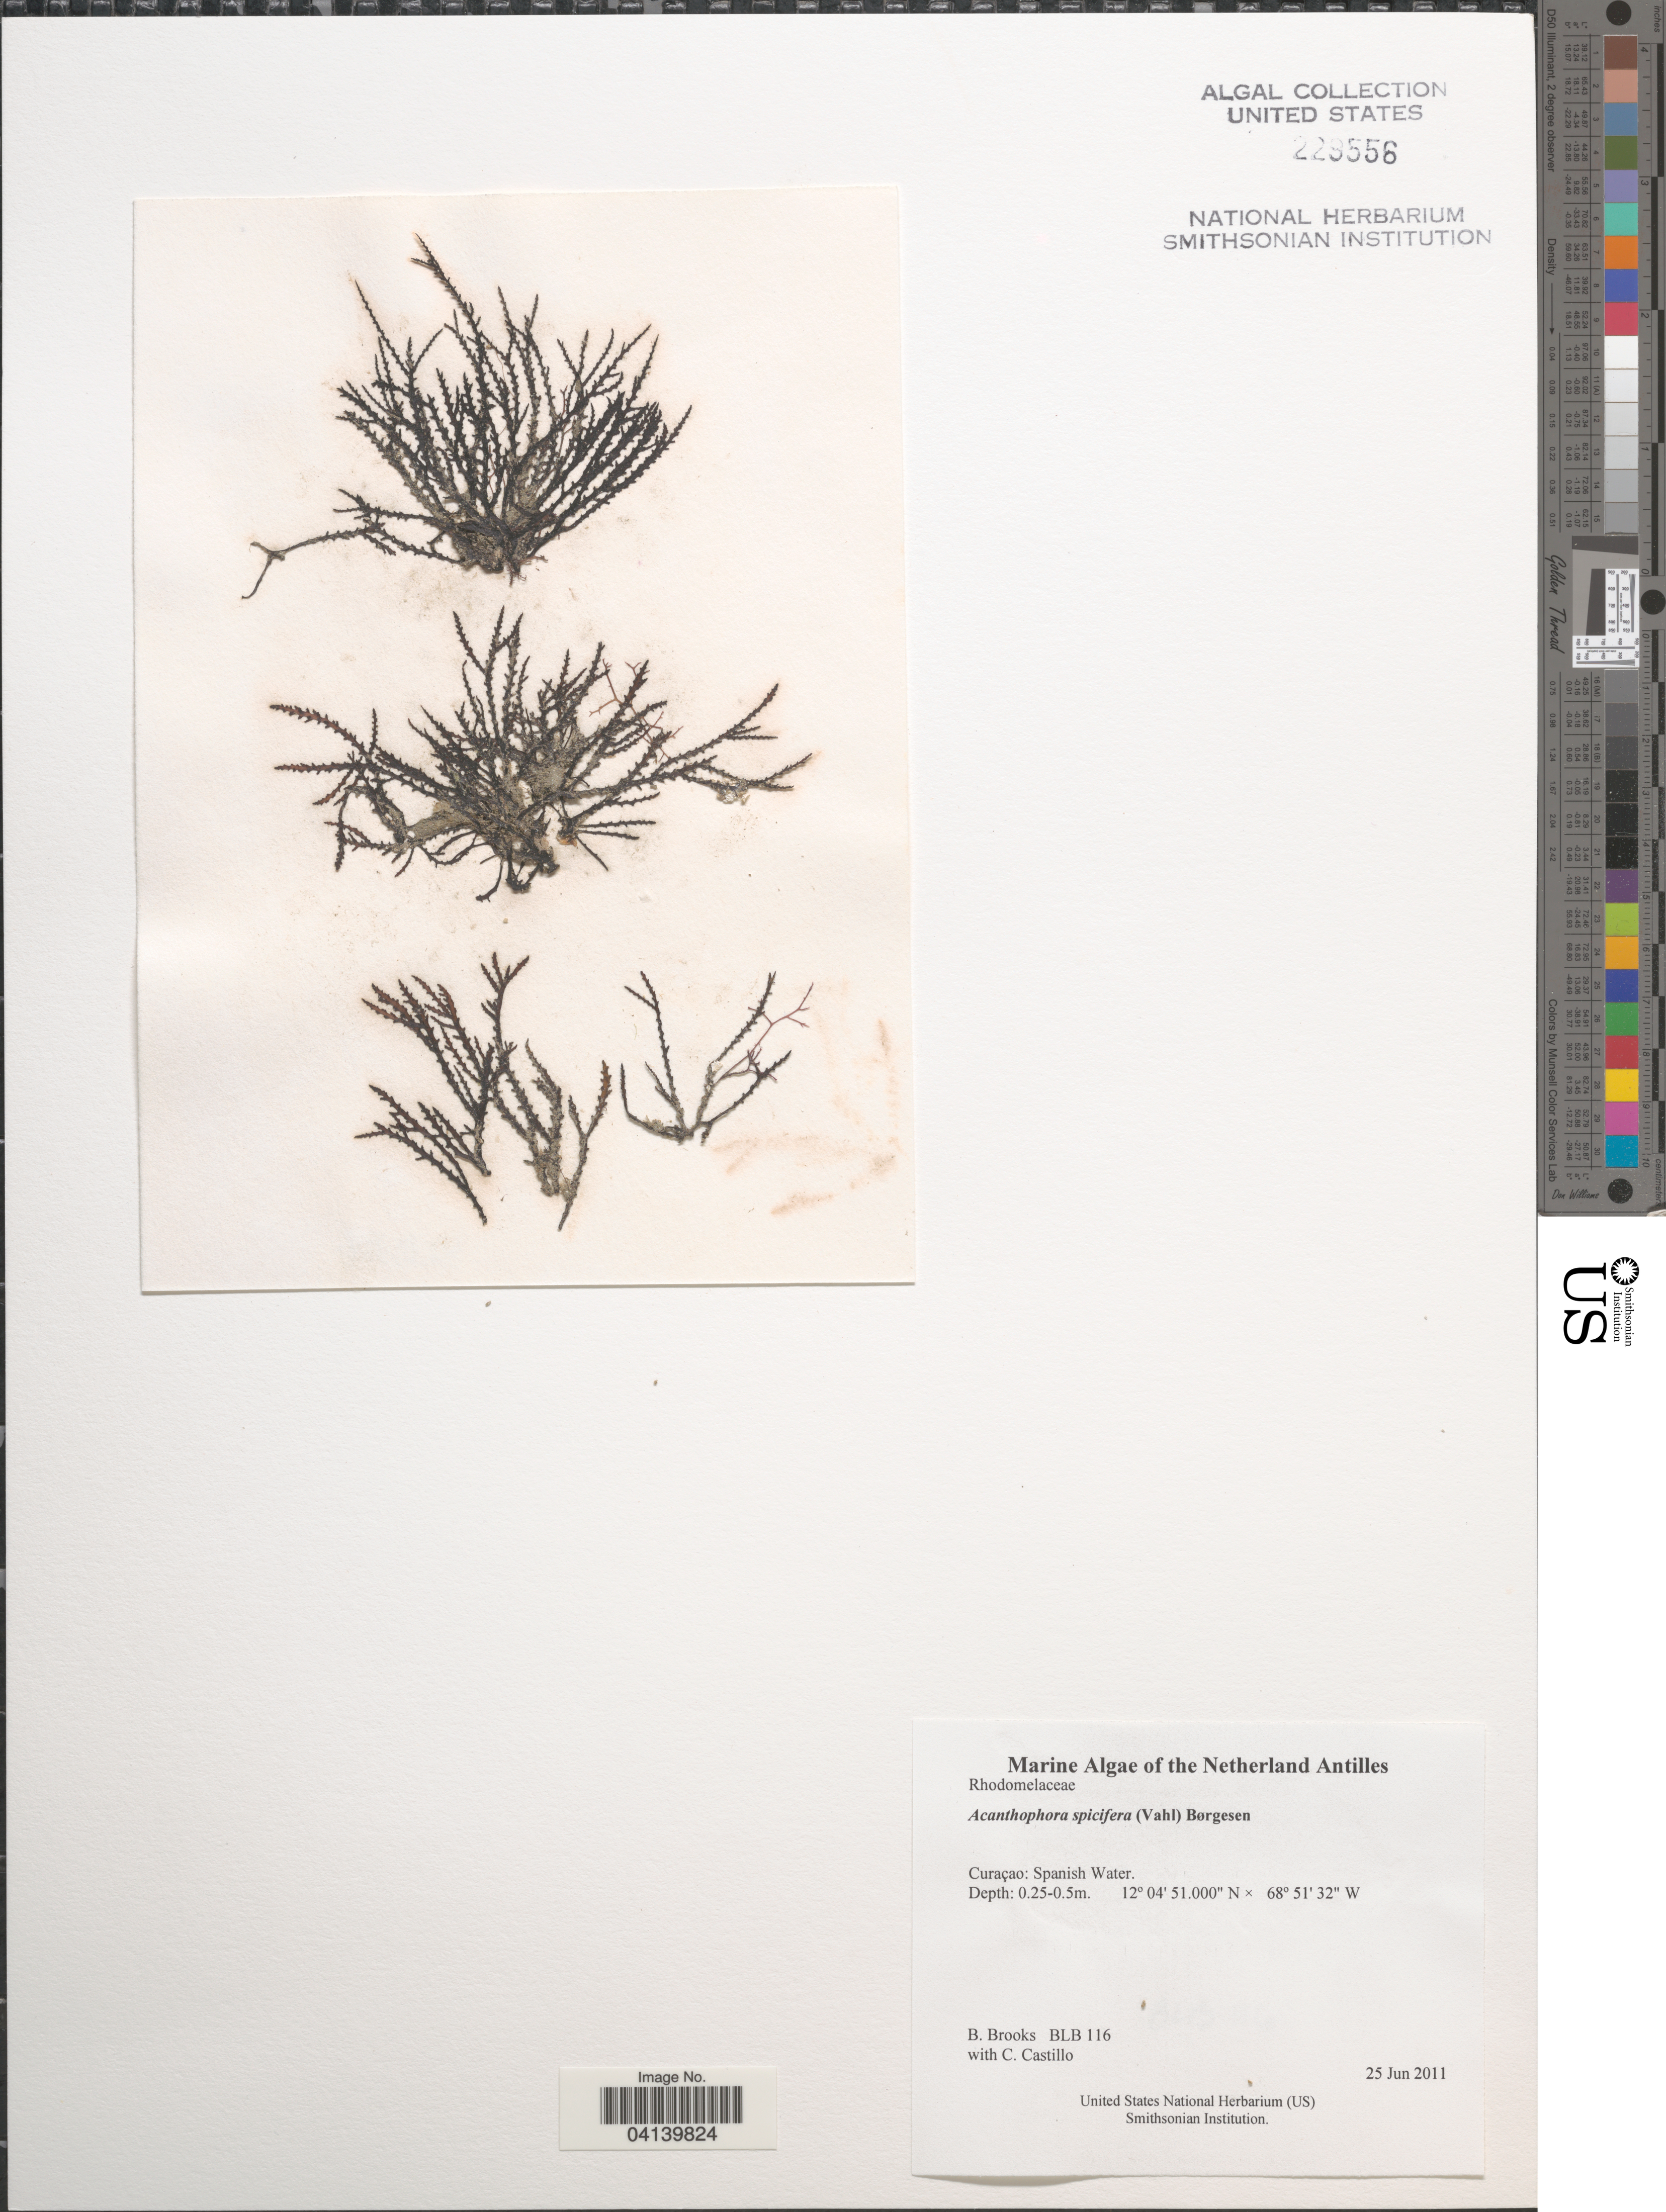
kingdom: Plantae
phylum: Rhodophyta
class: Florideophyceae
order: Ceramiales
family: Rhodomelaceae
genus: Acanthophora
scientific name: Acanthophora spicifera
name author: (Vahl) Børgesen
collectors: B. Brooks & C. Castillo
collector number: BLB 116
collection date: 2011-06-25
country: Curaçao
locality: The Netherland Antilles. Spanish Water.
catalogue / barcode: US 229556